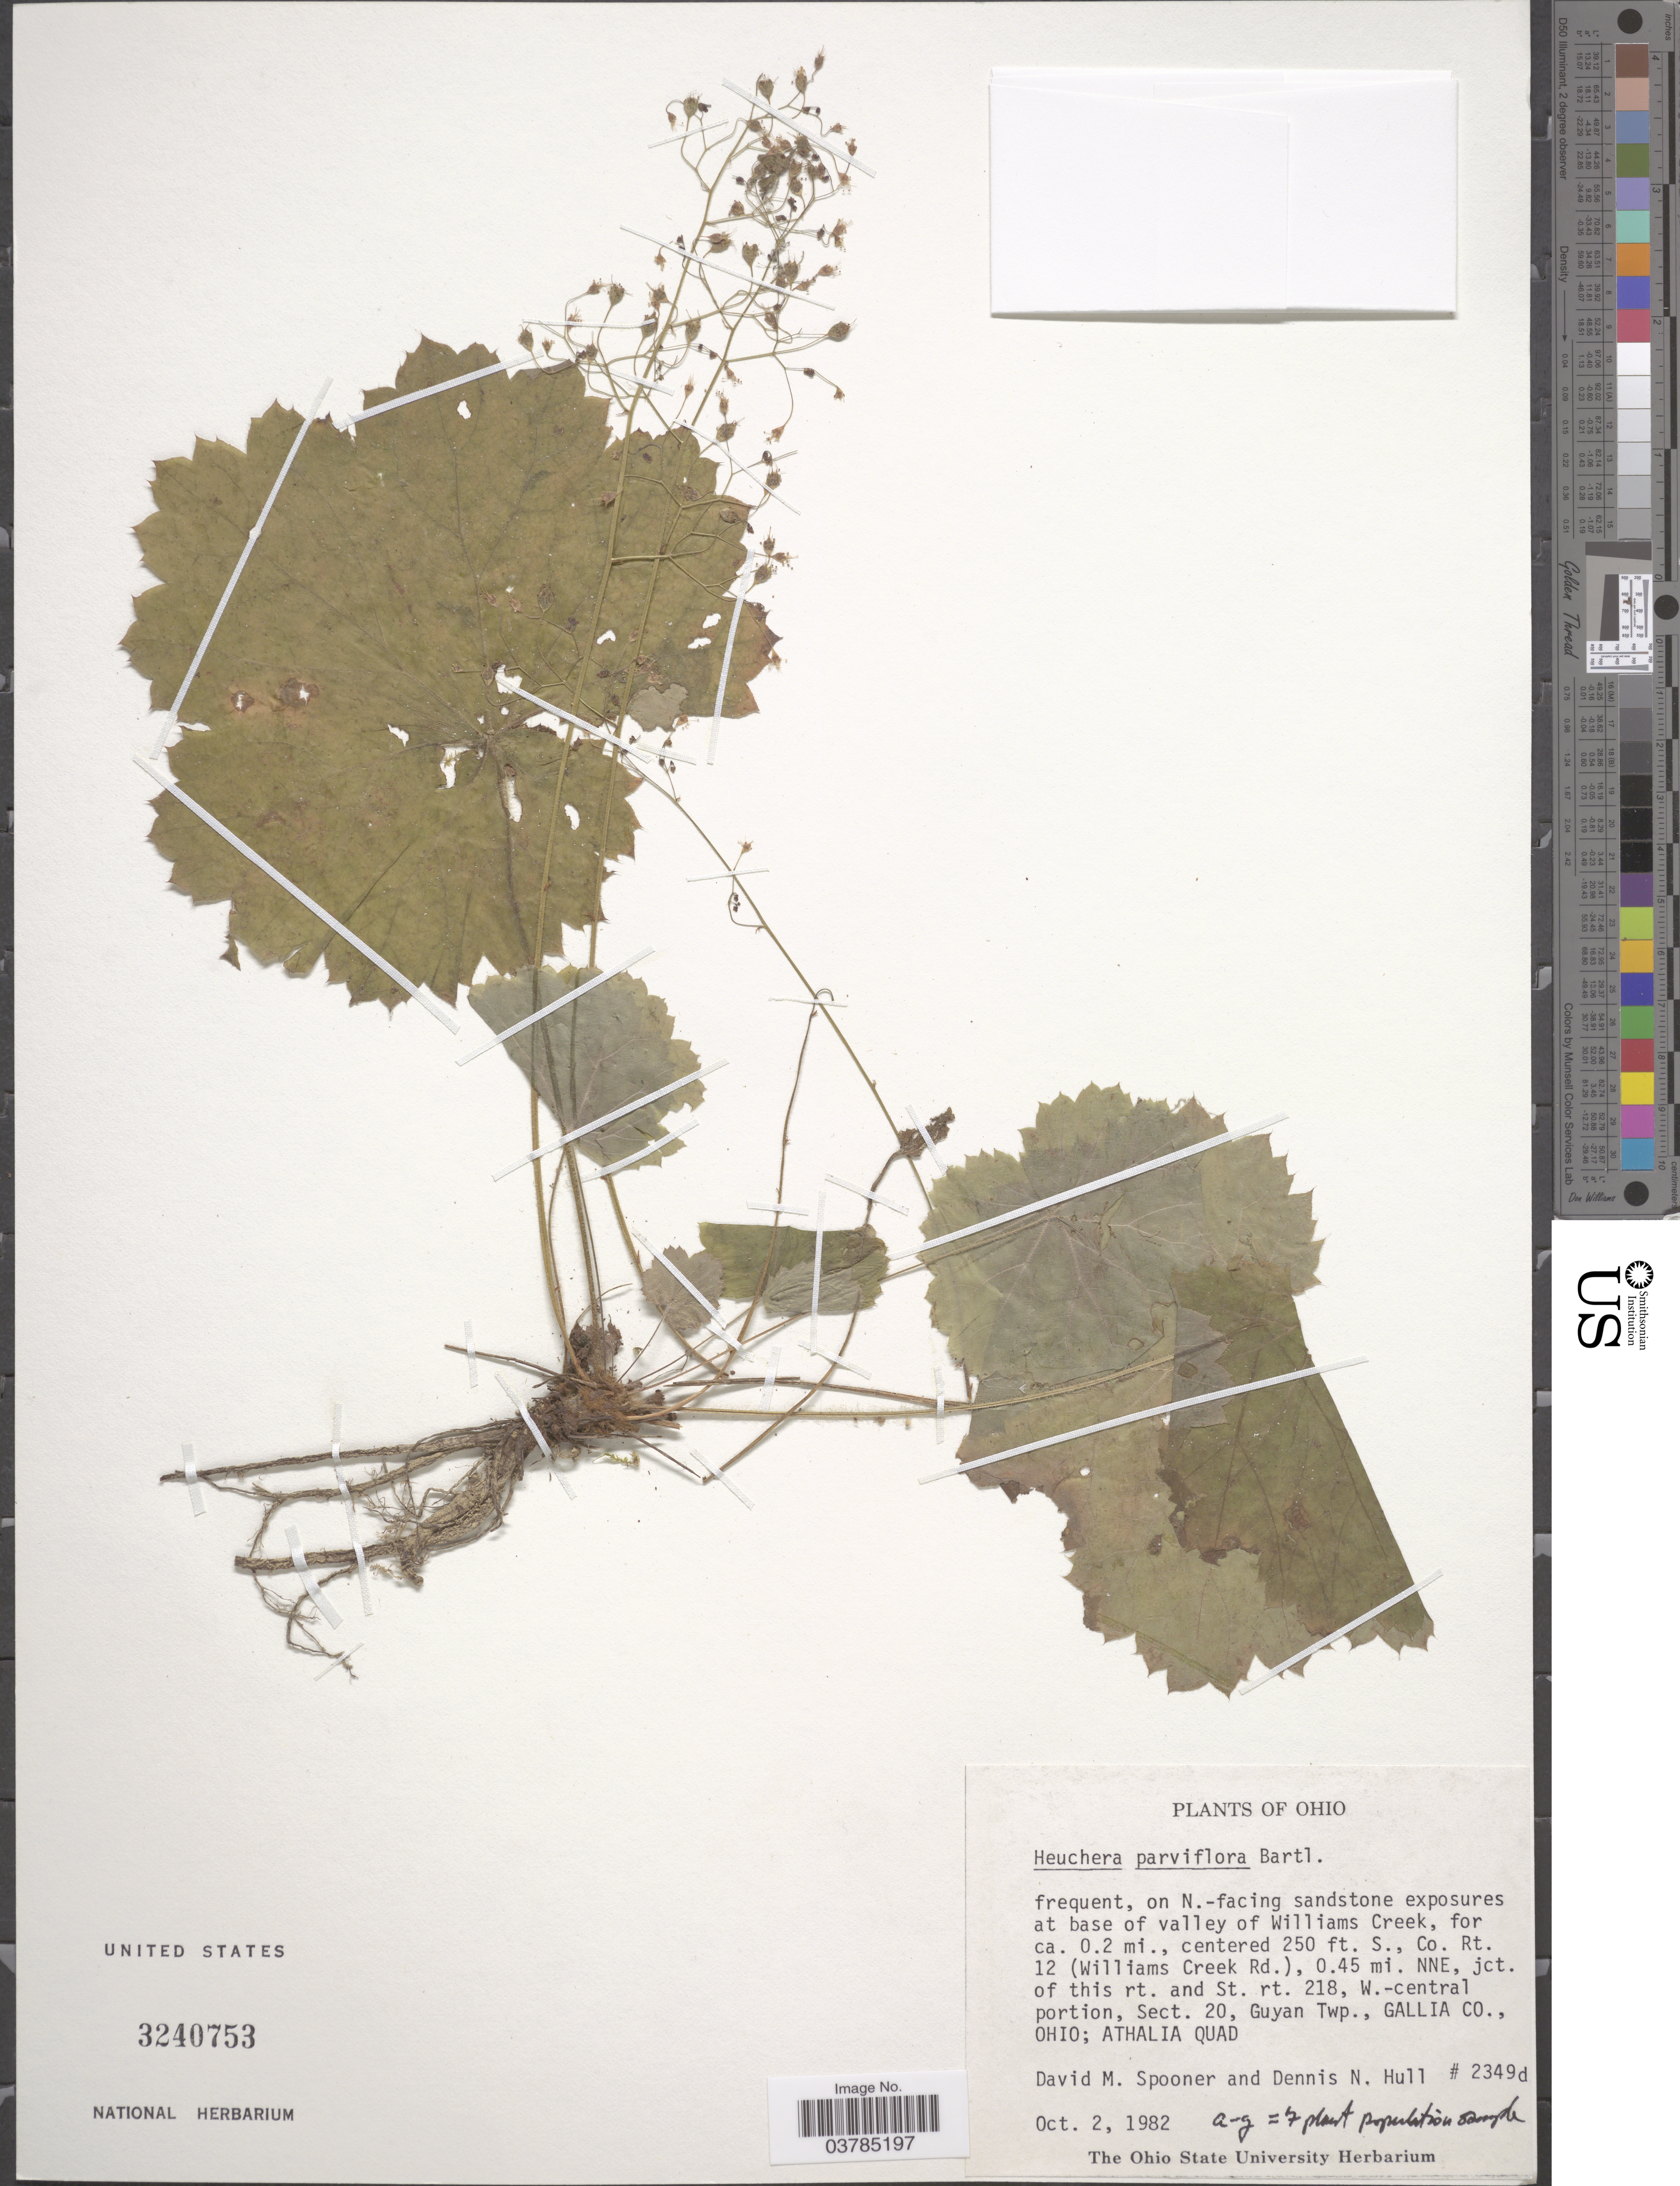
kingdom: Plantae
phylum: Tracheophyta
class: Magnoliopsida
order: Saxifragales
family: Saxifragaceae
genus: Heuchera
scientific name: Heuchera rugelii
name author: Shuttlew. ex Kunze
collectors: D. Spooner & D. Hull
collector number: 2349d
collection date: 1982-10-02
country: United States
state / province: Ohio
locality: Frequent, on N.-facing sandstone exposures at base of valley of Williams Creek, for ca. 0.2 mi., centered 250 ft. S., Co. Rt. 12 (Williams Creek Rd.), 0.45 mi. NNE, jct. of this rt. and St. rt. 218, W.-central portion, Sect. 20; Guyan Twp., Gallia Co. Ohio; Athalia Quad.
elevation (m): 76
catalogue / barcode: US 3240753